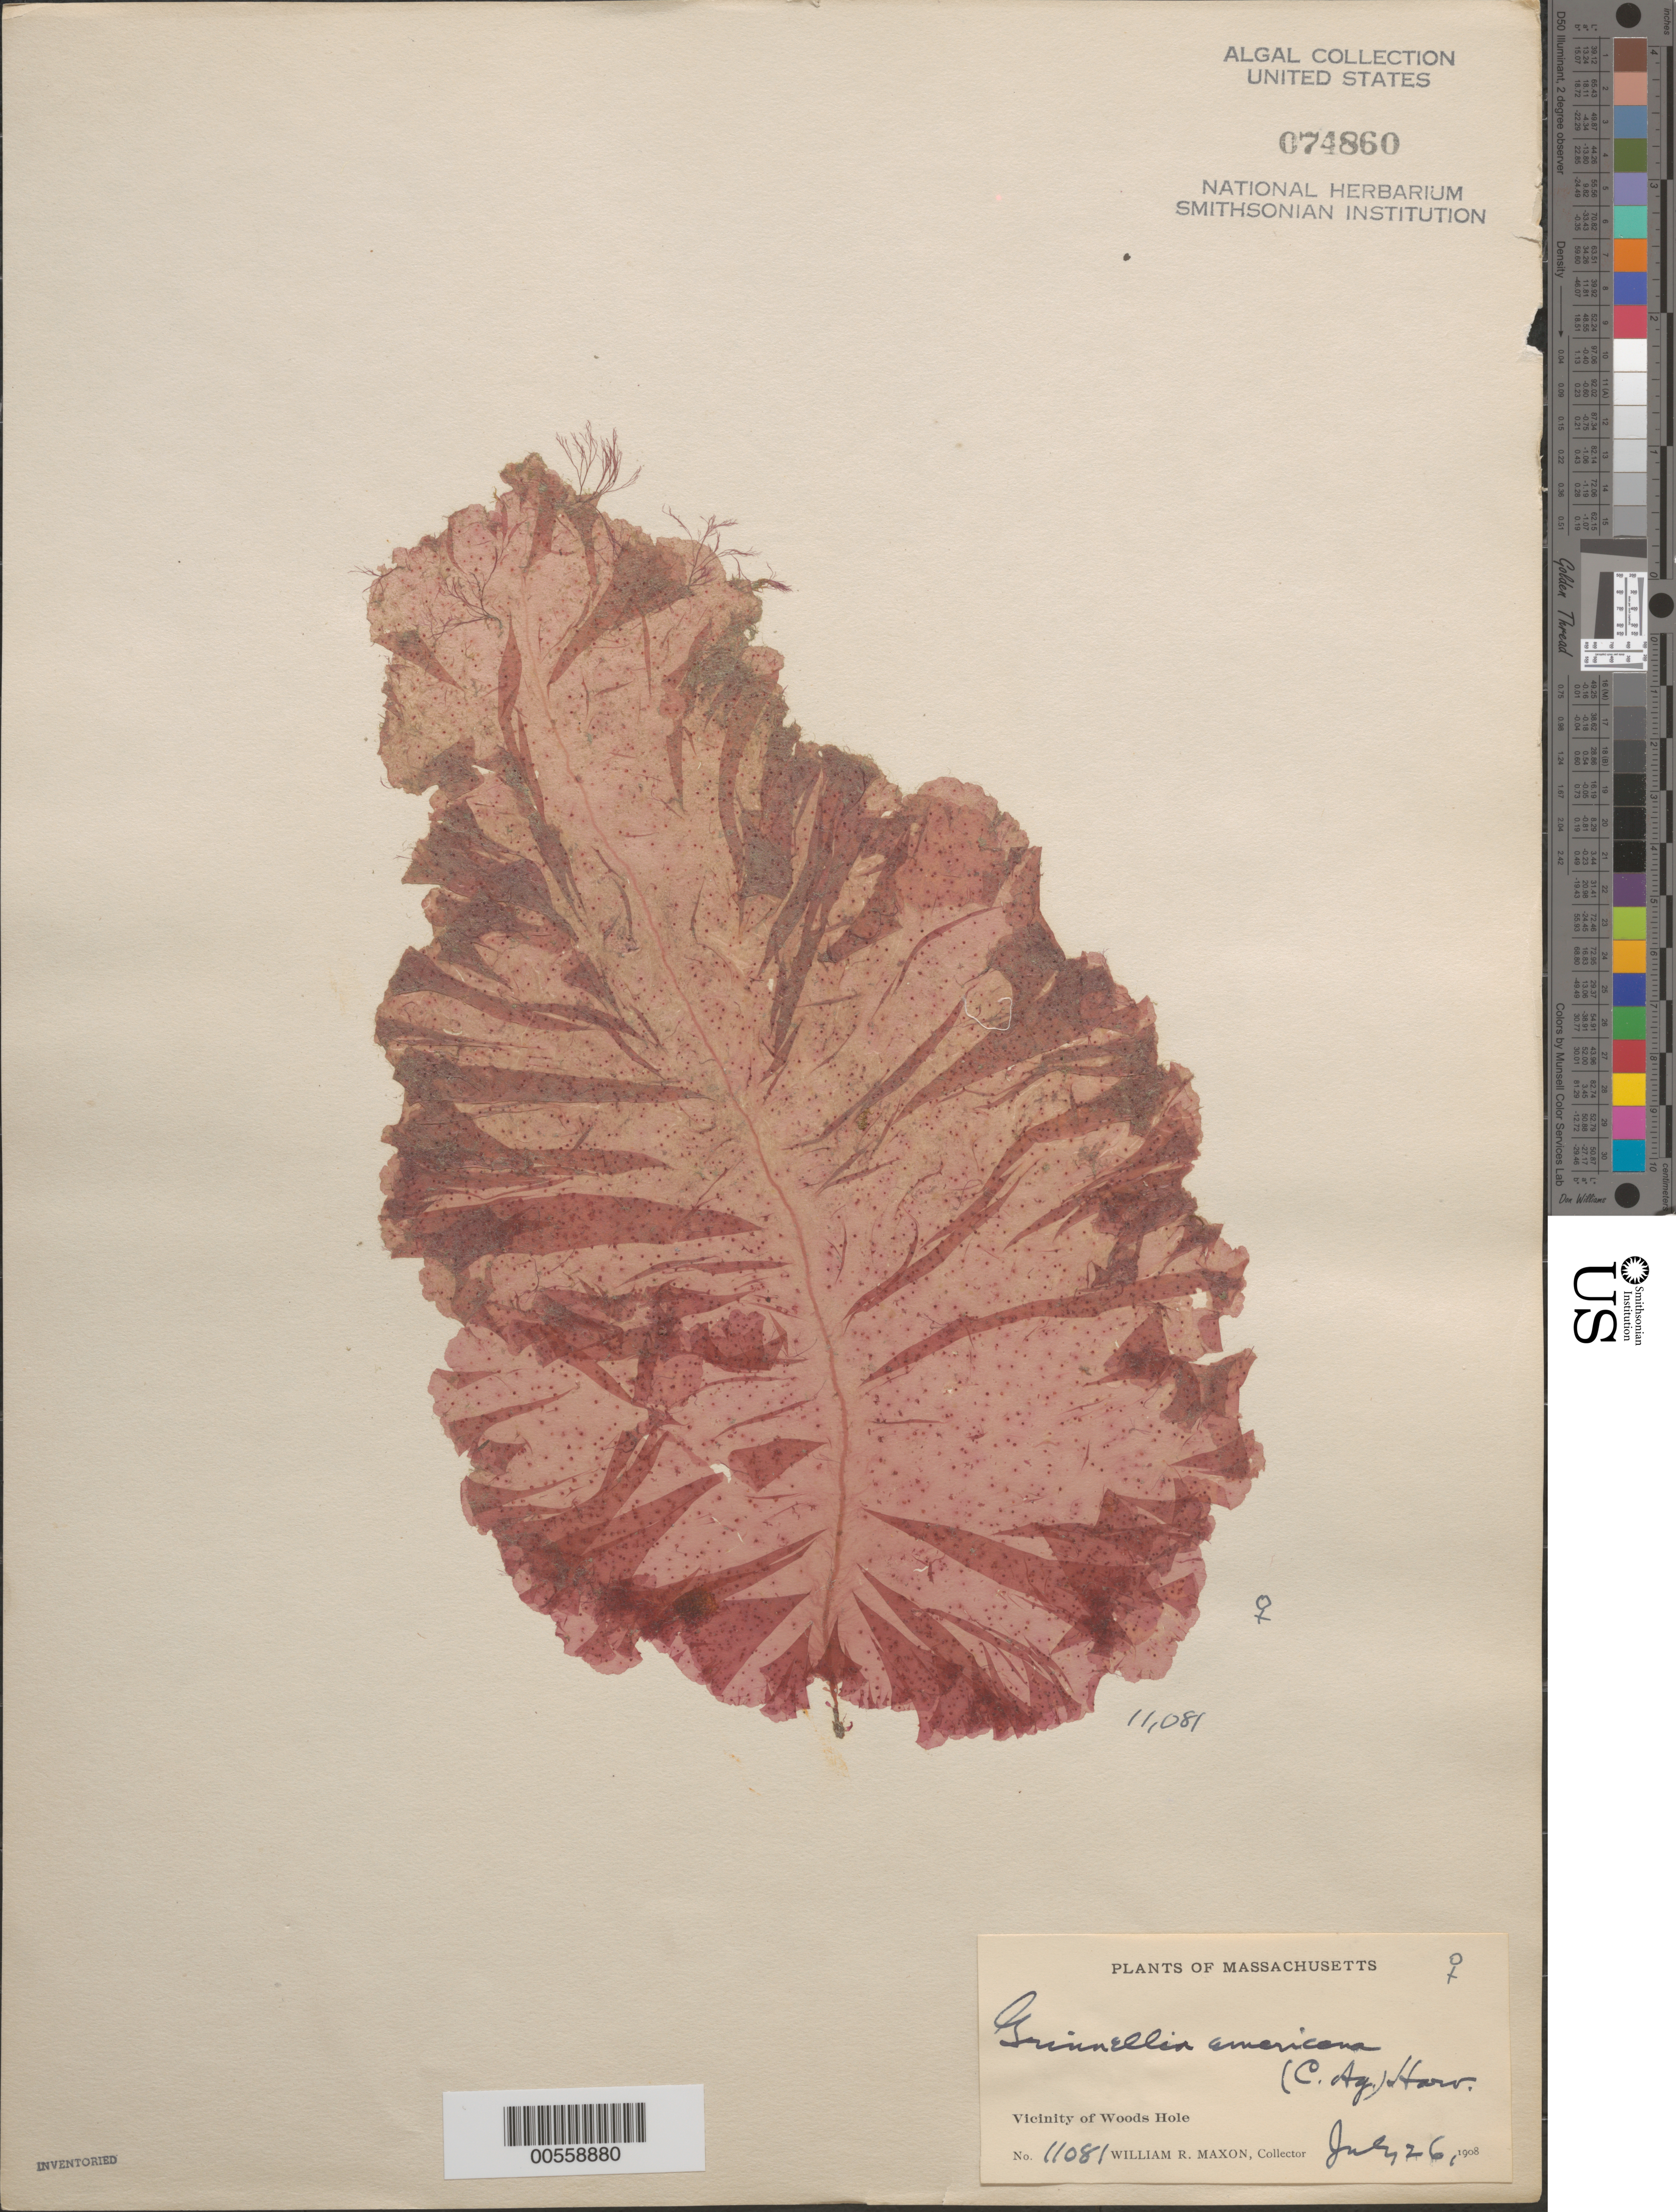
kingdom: Plantae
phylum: Rhodophyta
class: Florideophyceae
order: Ceramiales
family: Delesseriaceae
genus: Grinnellia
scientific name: Grinnellia americana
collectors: W. R. Maxon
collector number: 11081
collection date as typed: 26 Jul 1908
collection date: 1908-07-26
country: United States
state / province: Massachusetts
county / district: Barnstable County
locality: Woods Hole area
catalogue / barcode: US 74860